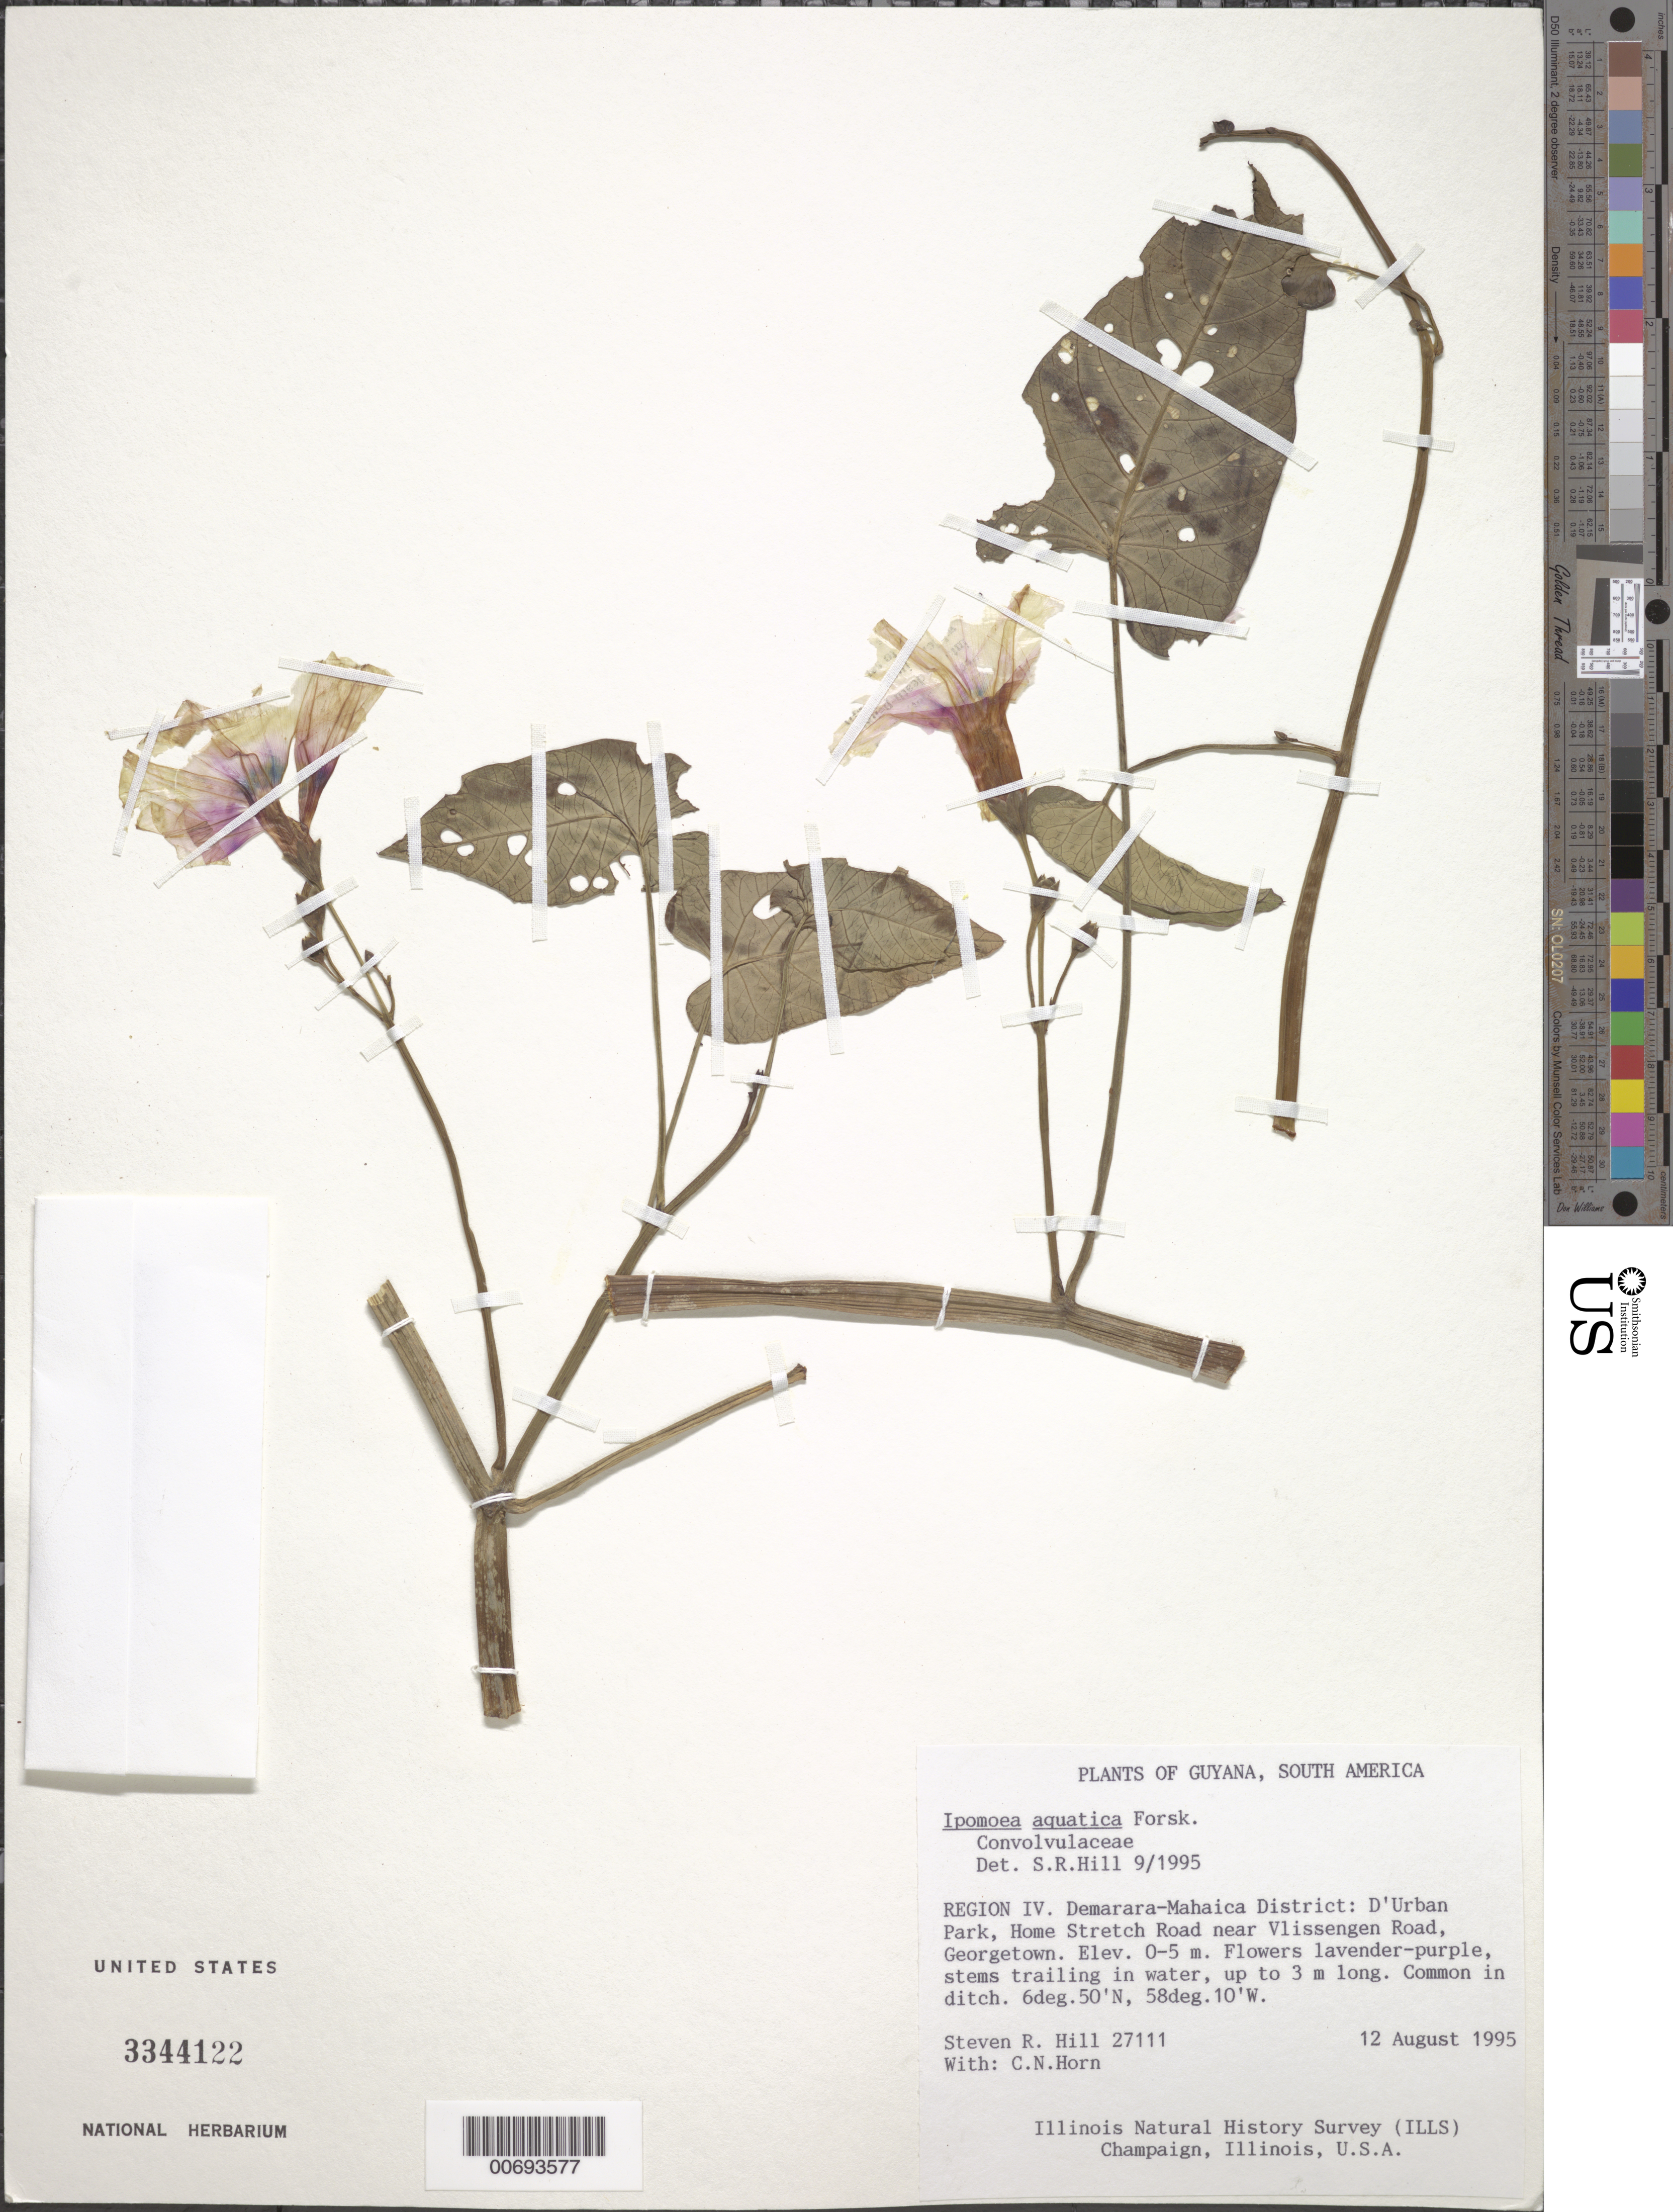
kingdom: Plantae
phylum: Tracheophyta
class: Magnoliopsida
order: Solanales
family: Convolvulaceae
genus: Ipomoea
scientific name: Ipomoea aquatica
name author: Forssk.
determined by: Hill, Steven R.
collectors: S. R. Hill & C. N. Horn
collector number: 27111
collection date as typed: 12-Aug-95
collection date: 1995-08-12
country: Guyana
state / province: Demerara-Mahaica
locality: Georgetown, D'Urban Park, Home Stretch Road near Vlissengen Road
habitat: Ditch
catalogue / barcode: US 3344122